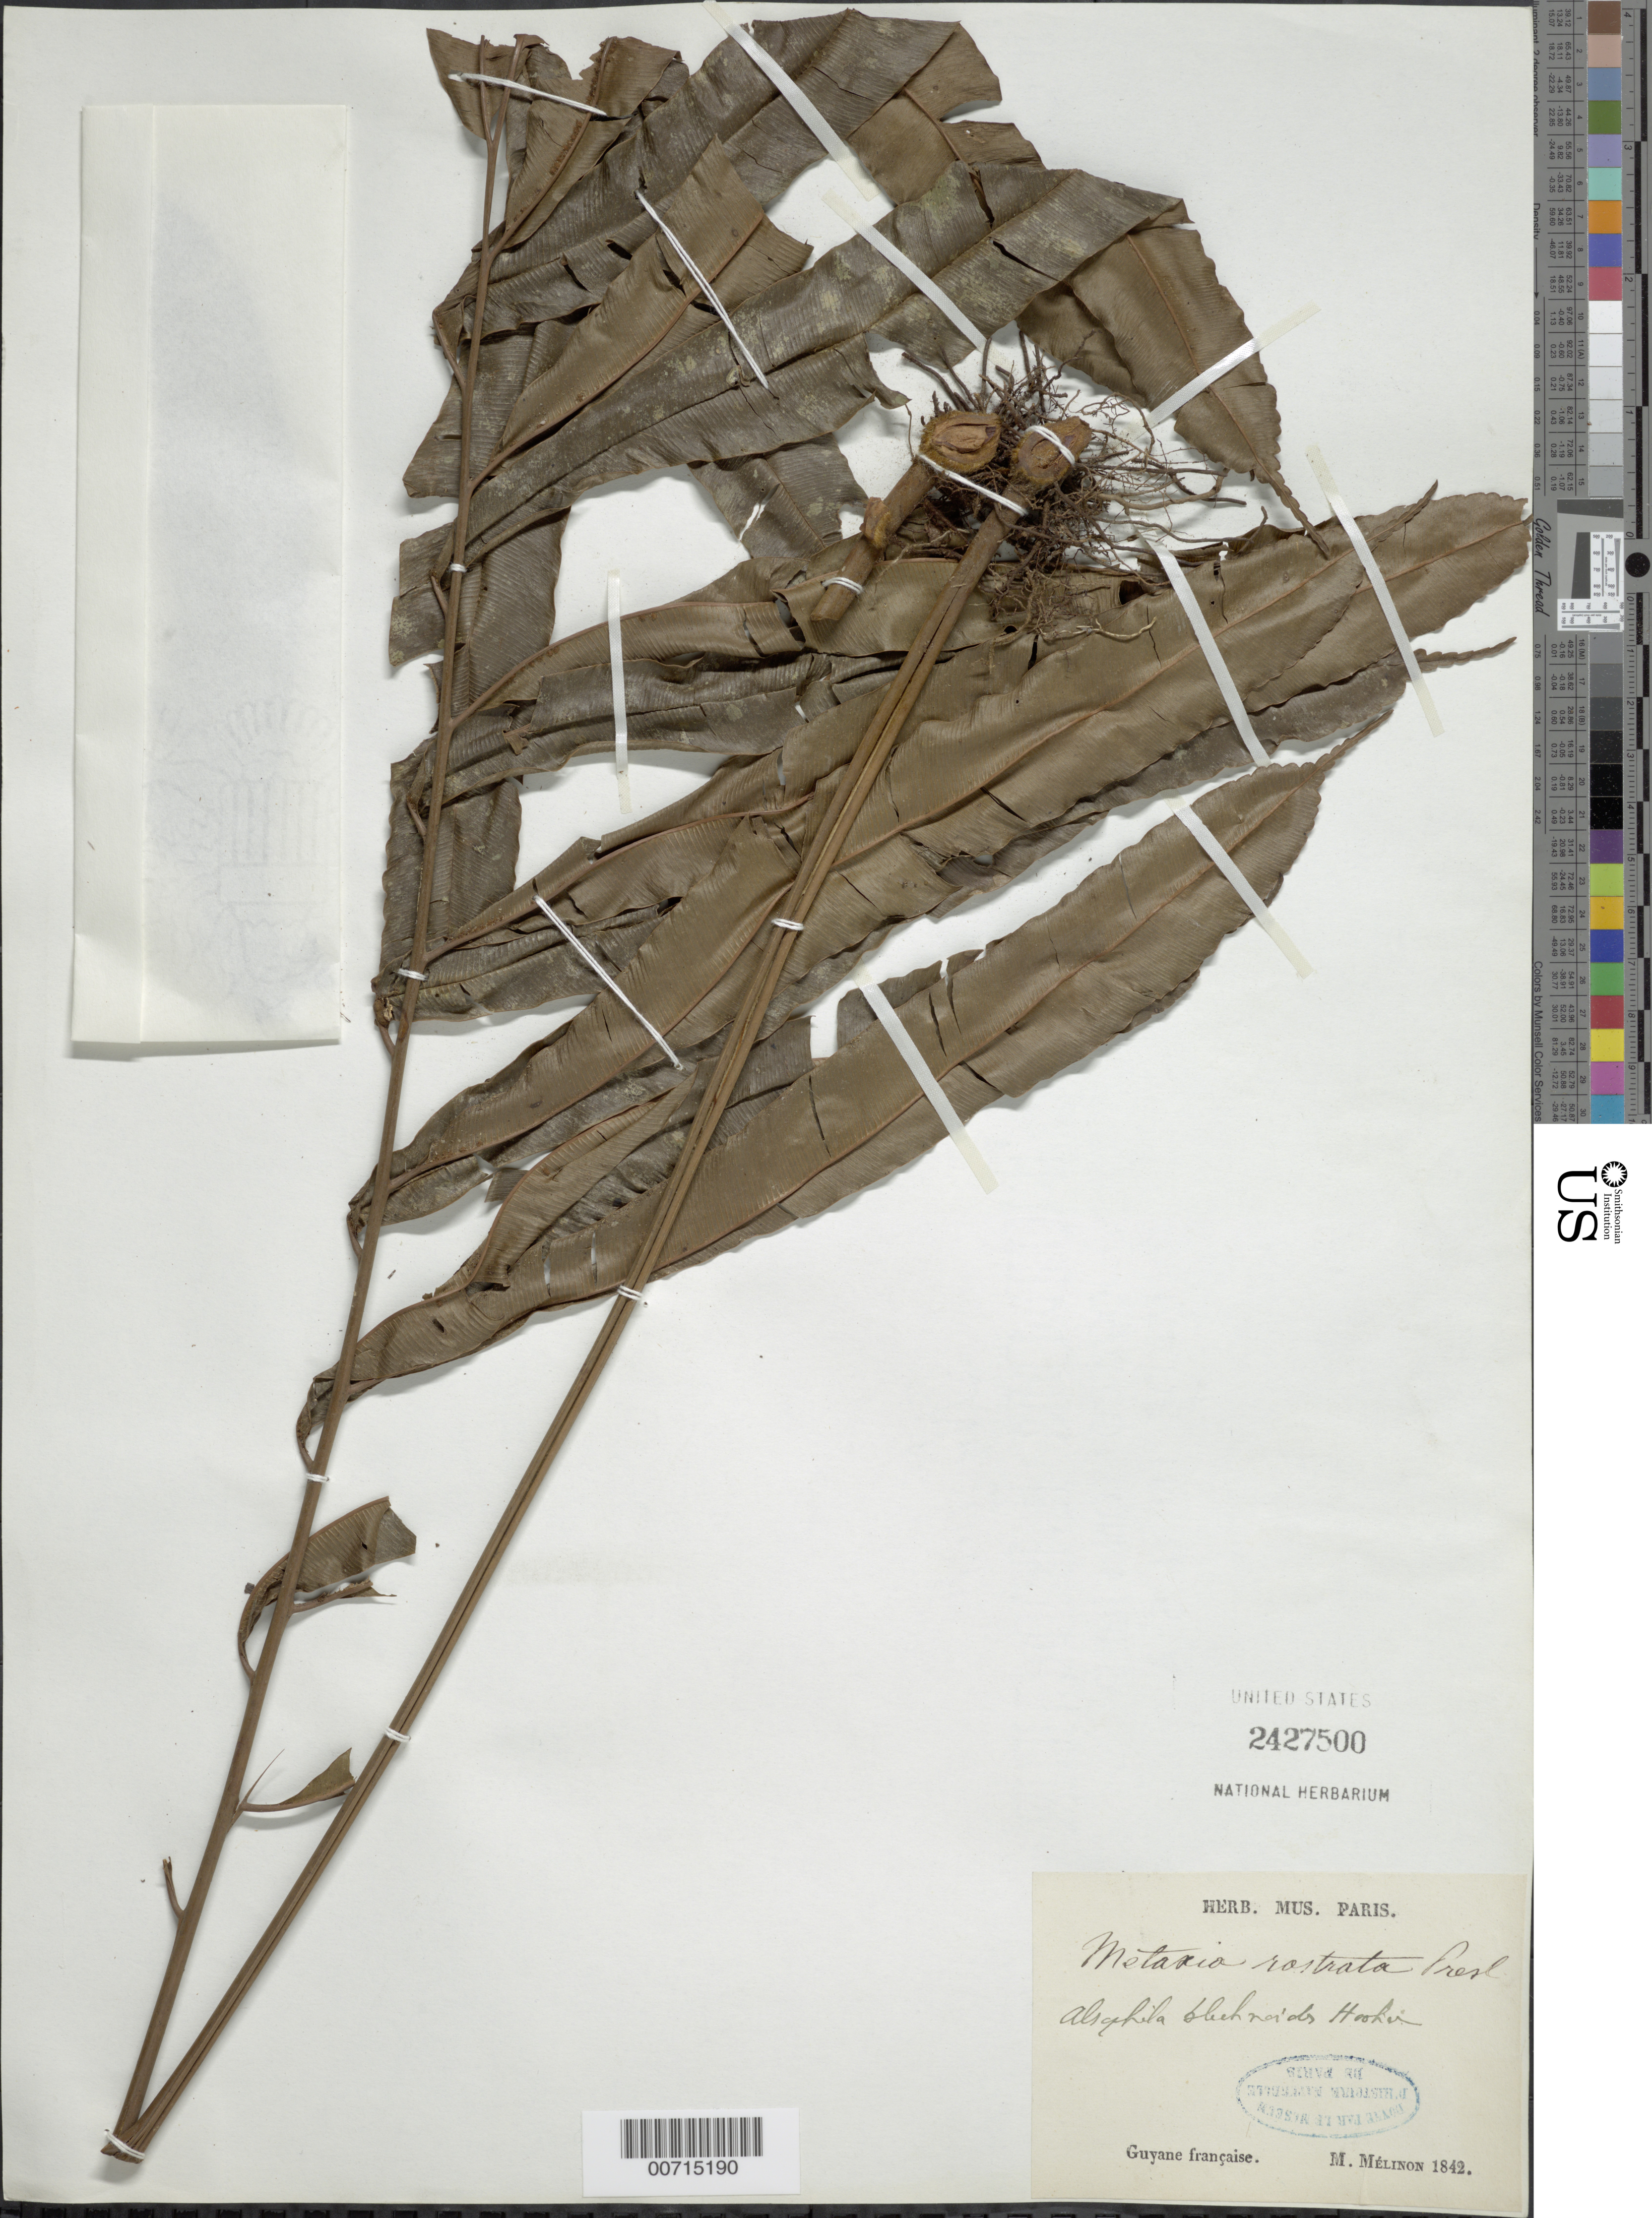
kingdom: Plantae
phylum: Tracheophyta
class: Polypodiopsida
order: Cyatheales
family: Metaxyaceae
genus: Metaxya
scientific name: Metaxya rostrata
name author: (Kunth) C. Presl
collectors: E. Mélinon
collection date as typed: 1842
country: French Guiana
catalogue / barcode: US 2427500